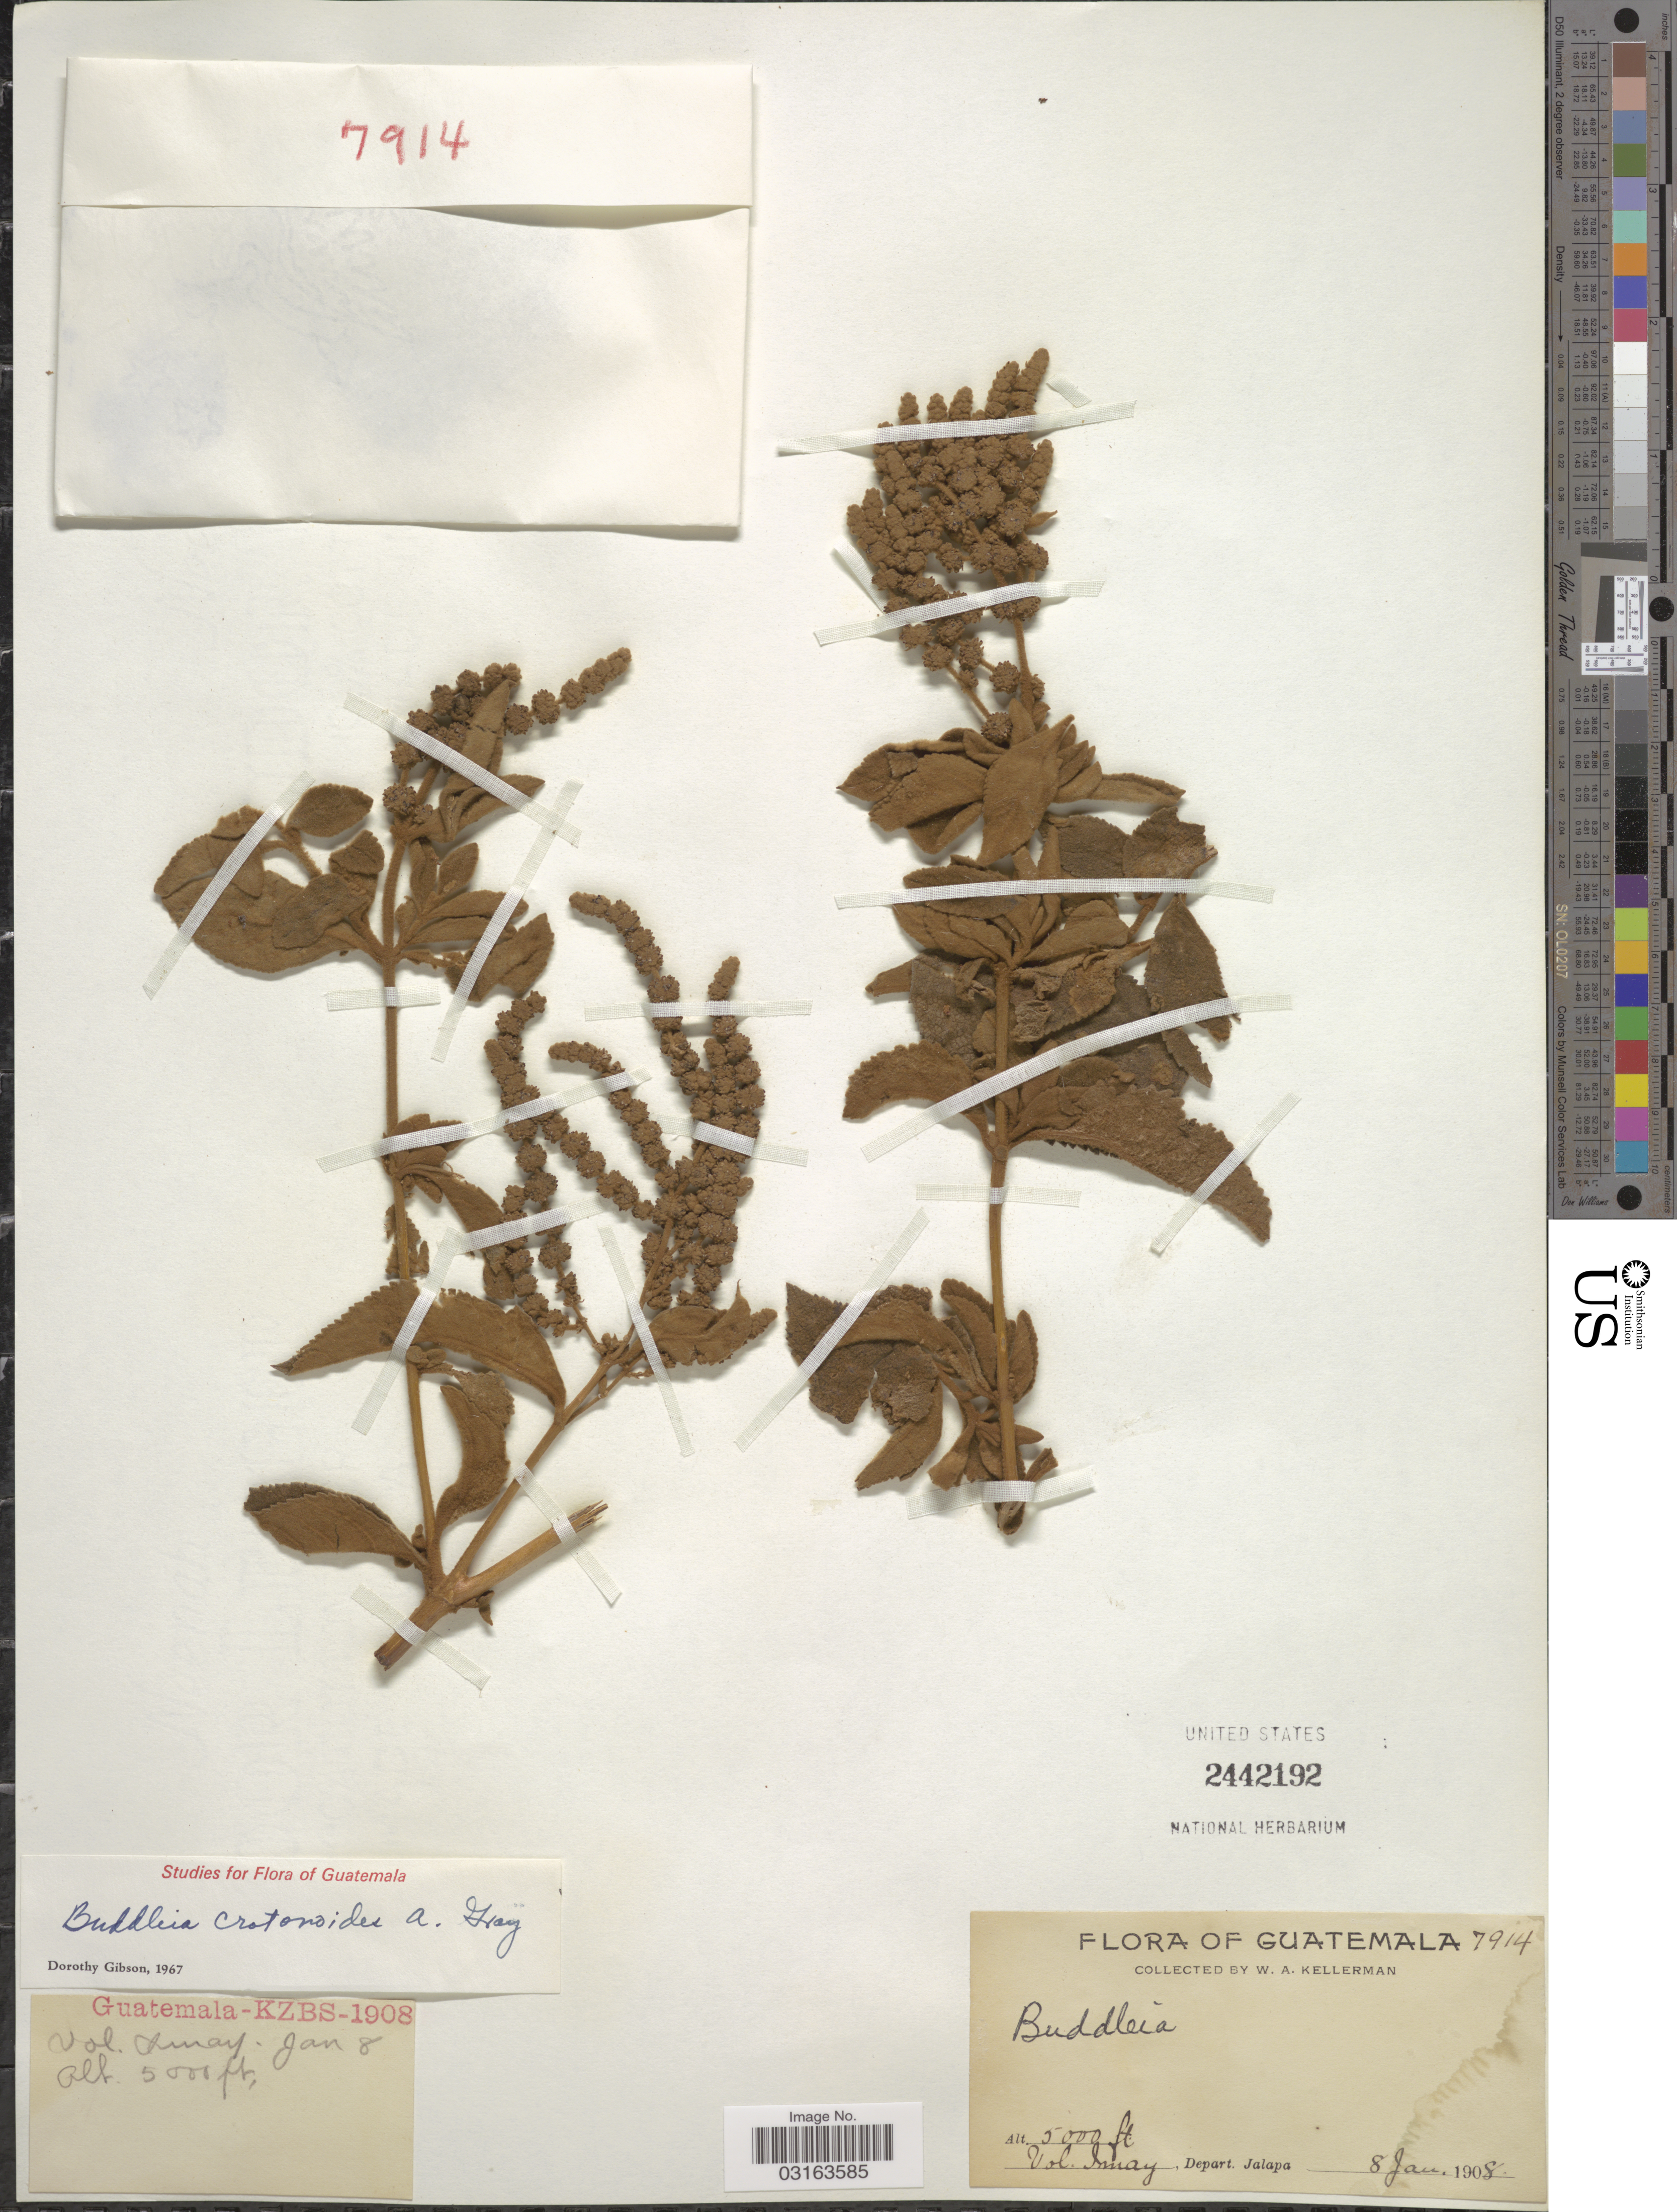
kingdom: Plantae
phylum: Tracheophyta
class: Magnoliopsida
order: Lamiales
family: Scrophulariaceae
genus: Buddleja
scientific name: Buddleja crotonoides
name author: A. Gray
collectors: W. Kellerman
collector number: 7914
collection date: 1908-01-08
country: Guatemala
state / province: Jalapa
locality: Vol. Jumay, Depart. Jalapa.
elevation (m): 1524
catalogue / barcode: US 2442192